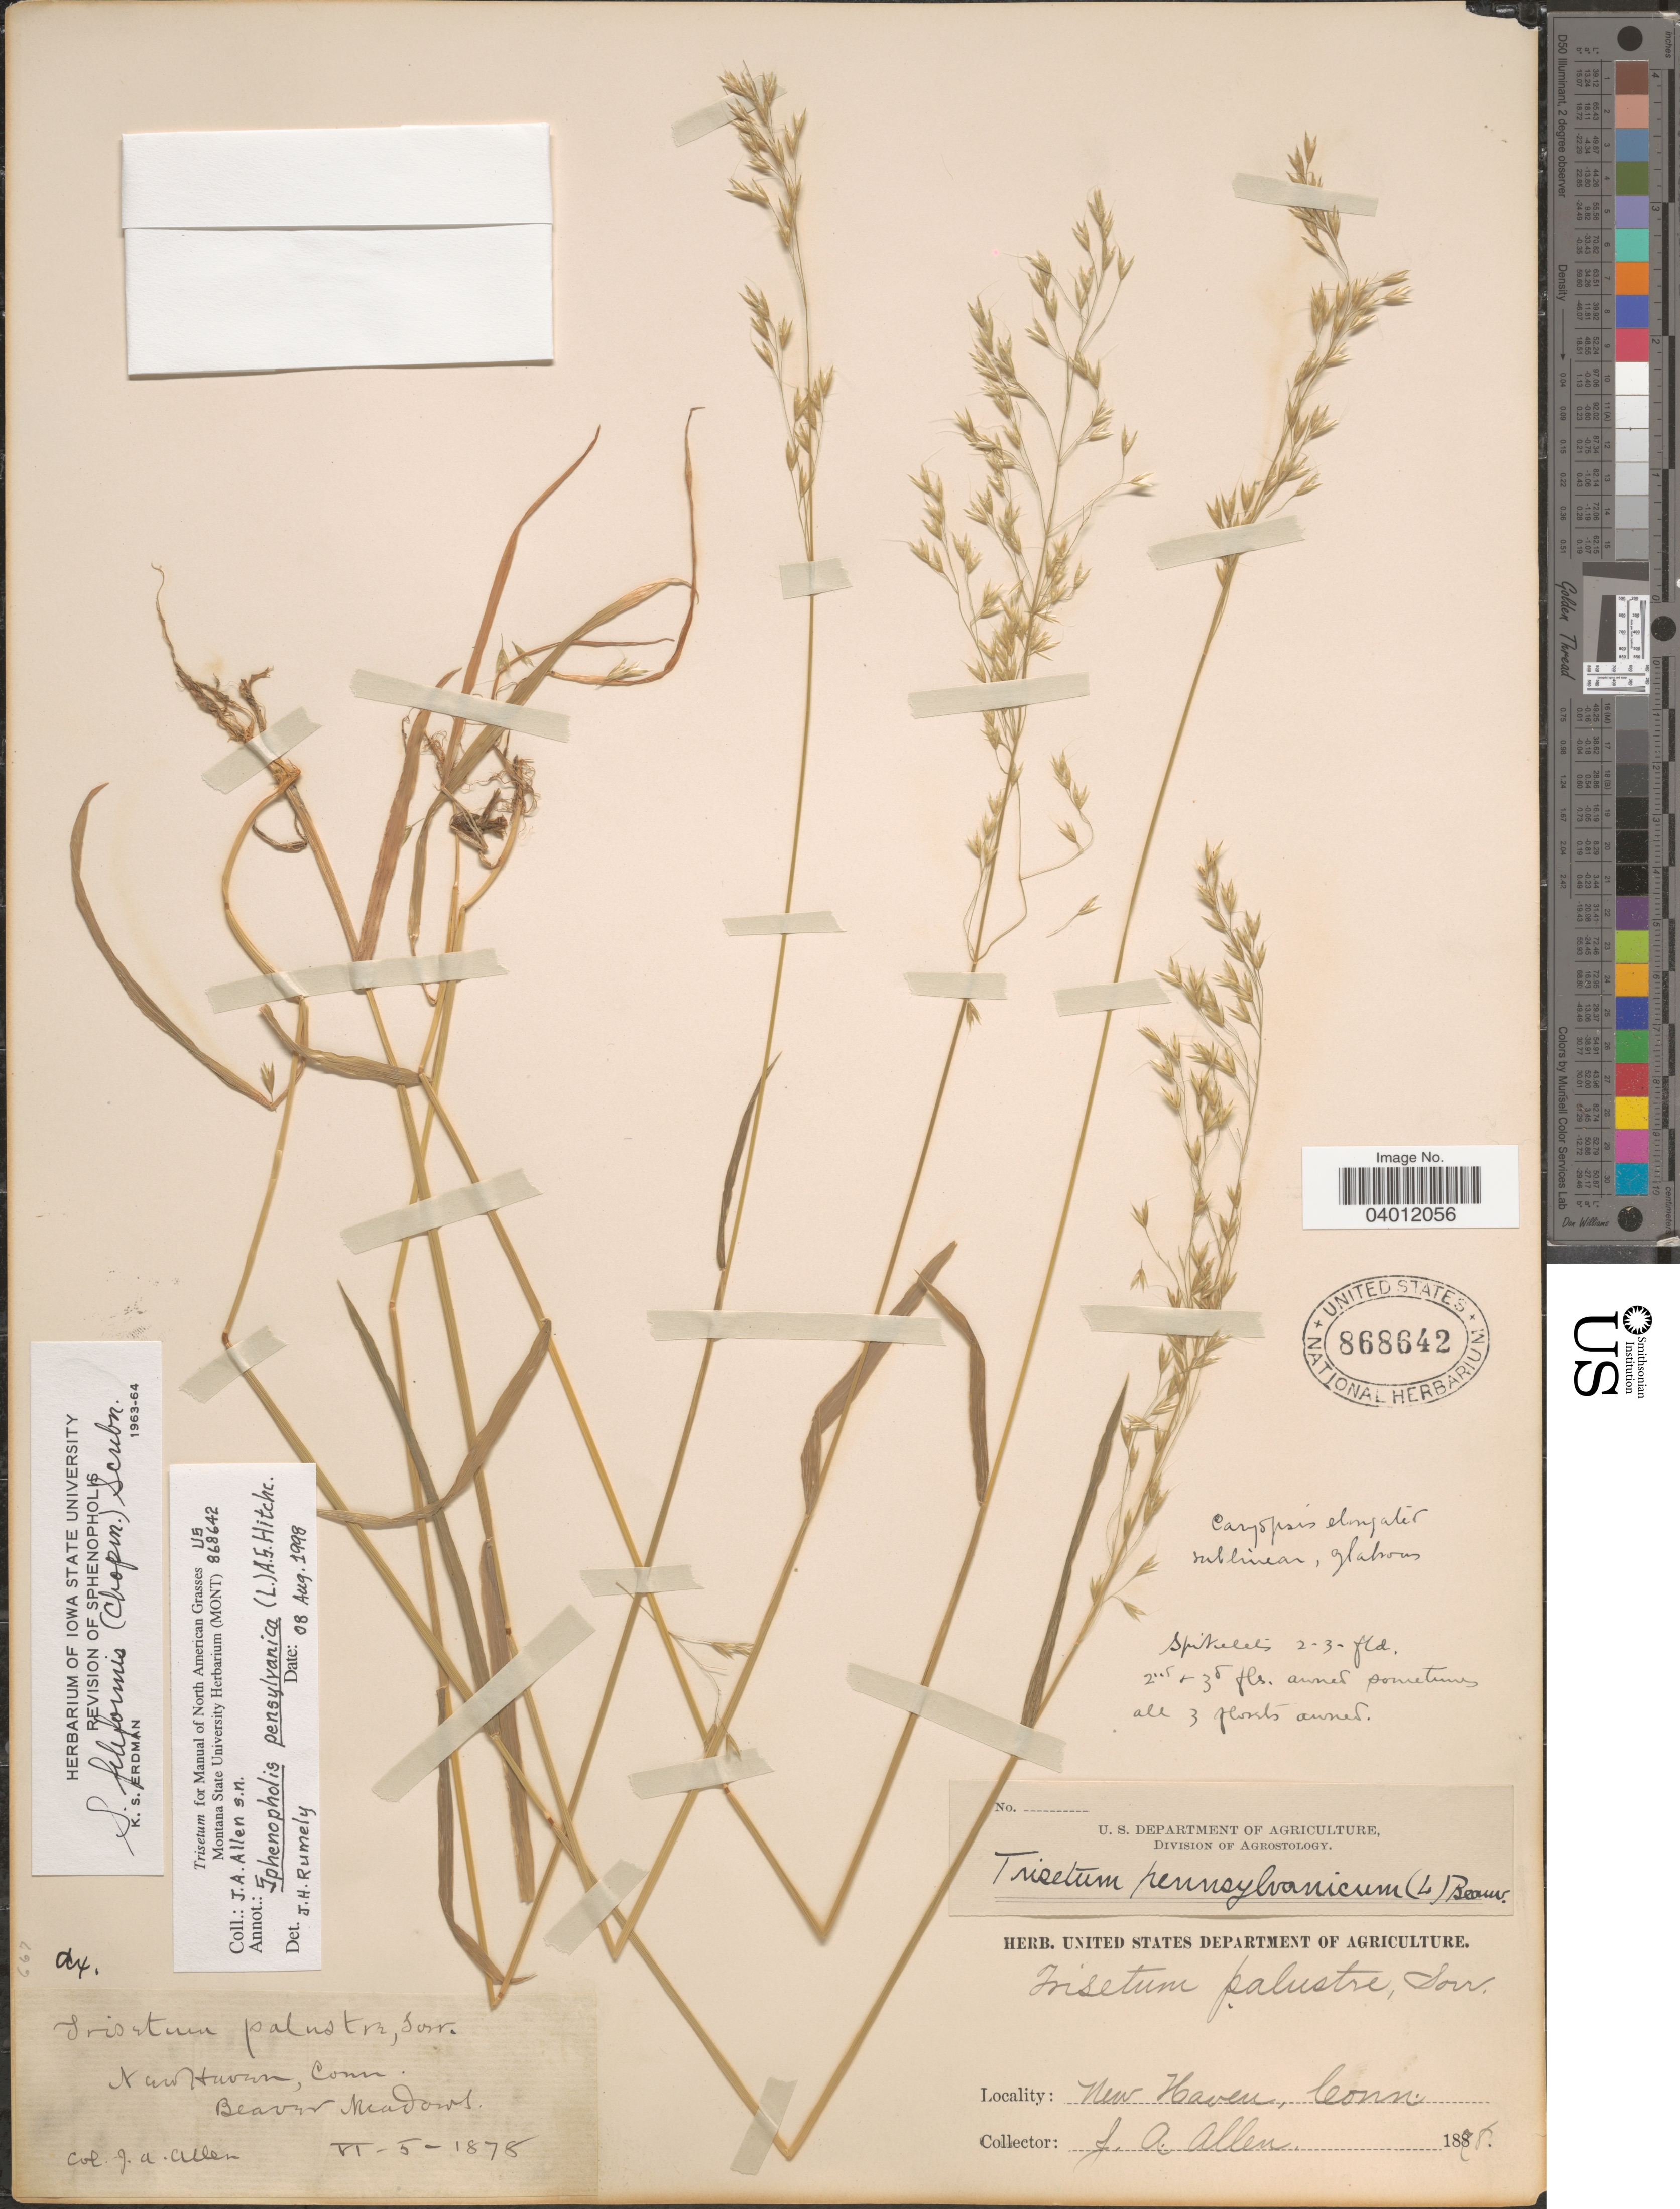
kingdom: Plantae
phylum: Tracheophyta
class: Liliopsida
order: Poales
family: Poaceae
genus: Sphenopholis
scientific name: Sphenopholis pensylvanica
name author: (L.) Hitchc.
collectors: J. Allen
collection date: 1878-06-05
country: United States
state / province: Connecticut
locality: New Haven. Beaver Meadows.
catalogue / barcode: US 868642